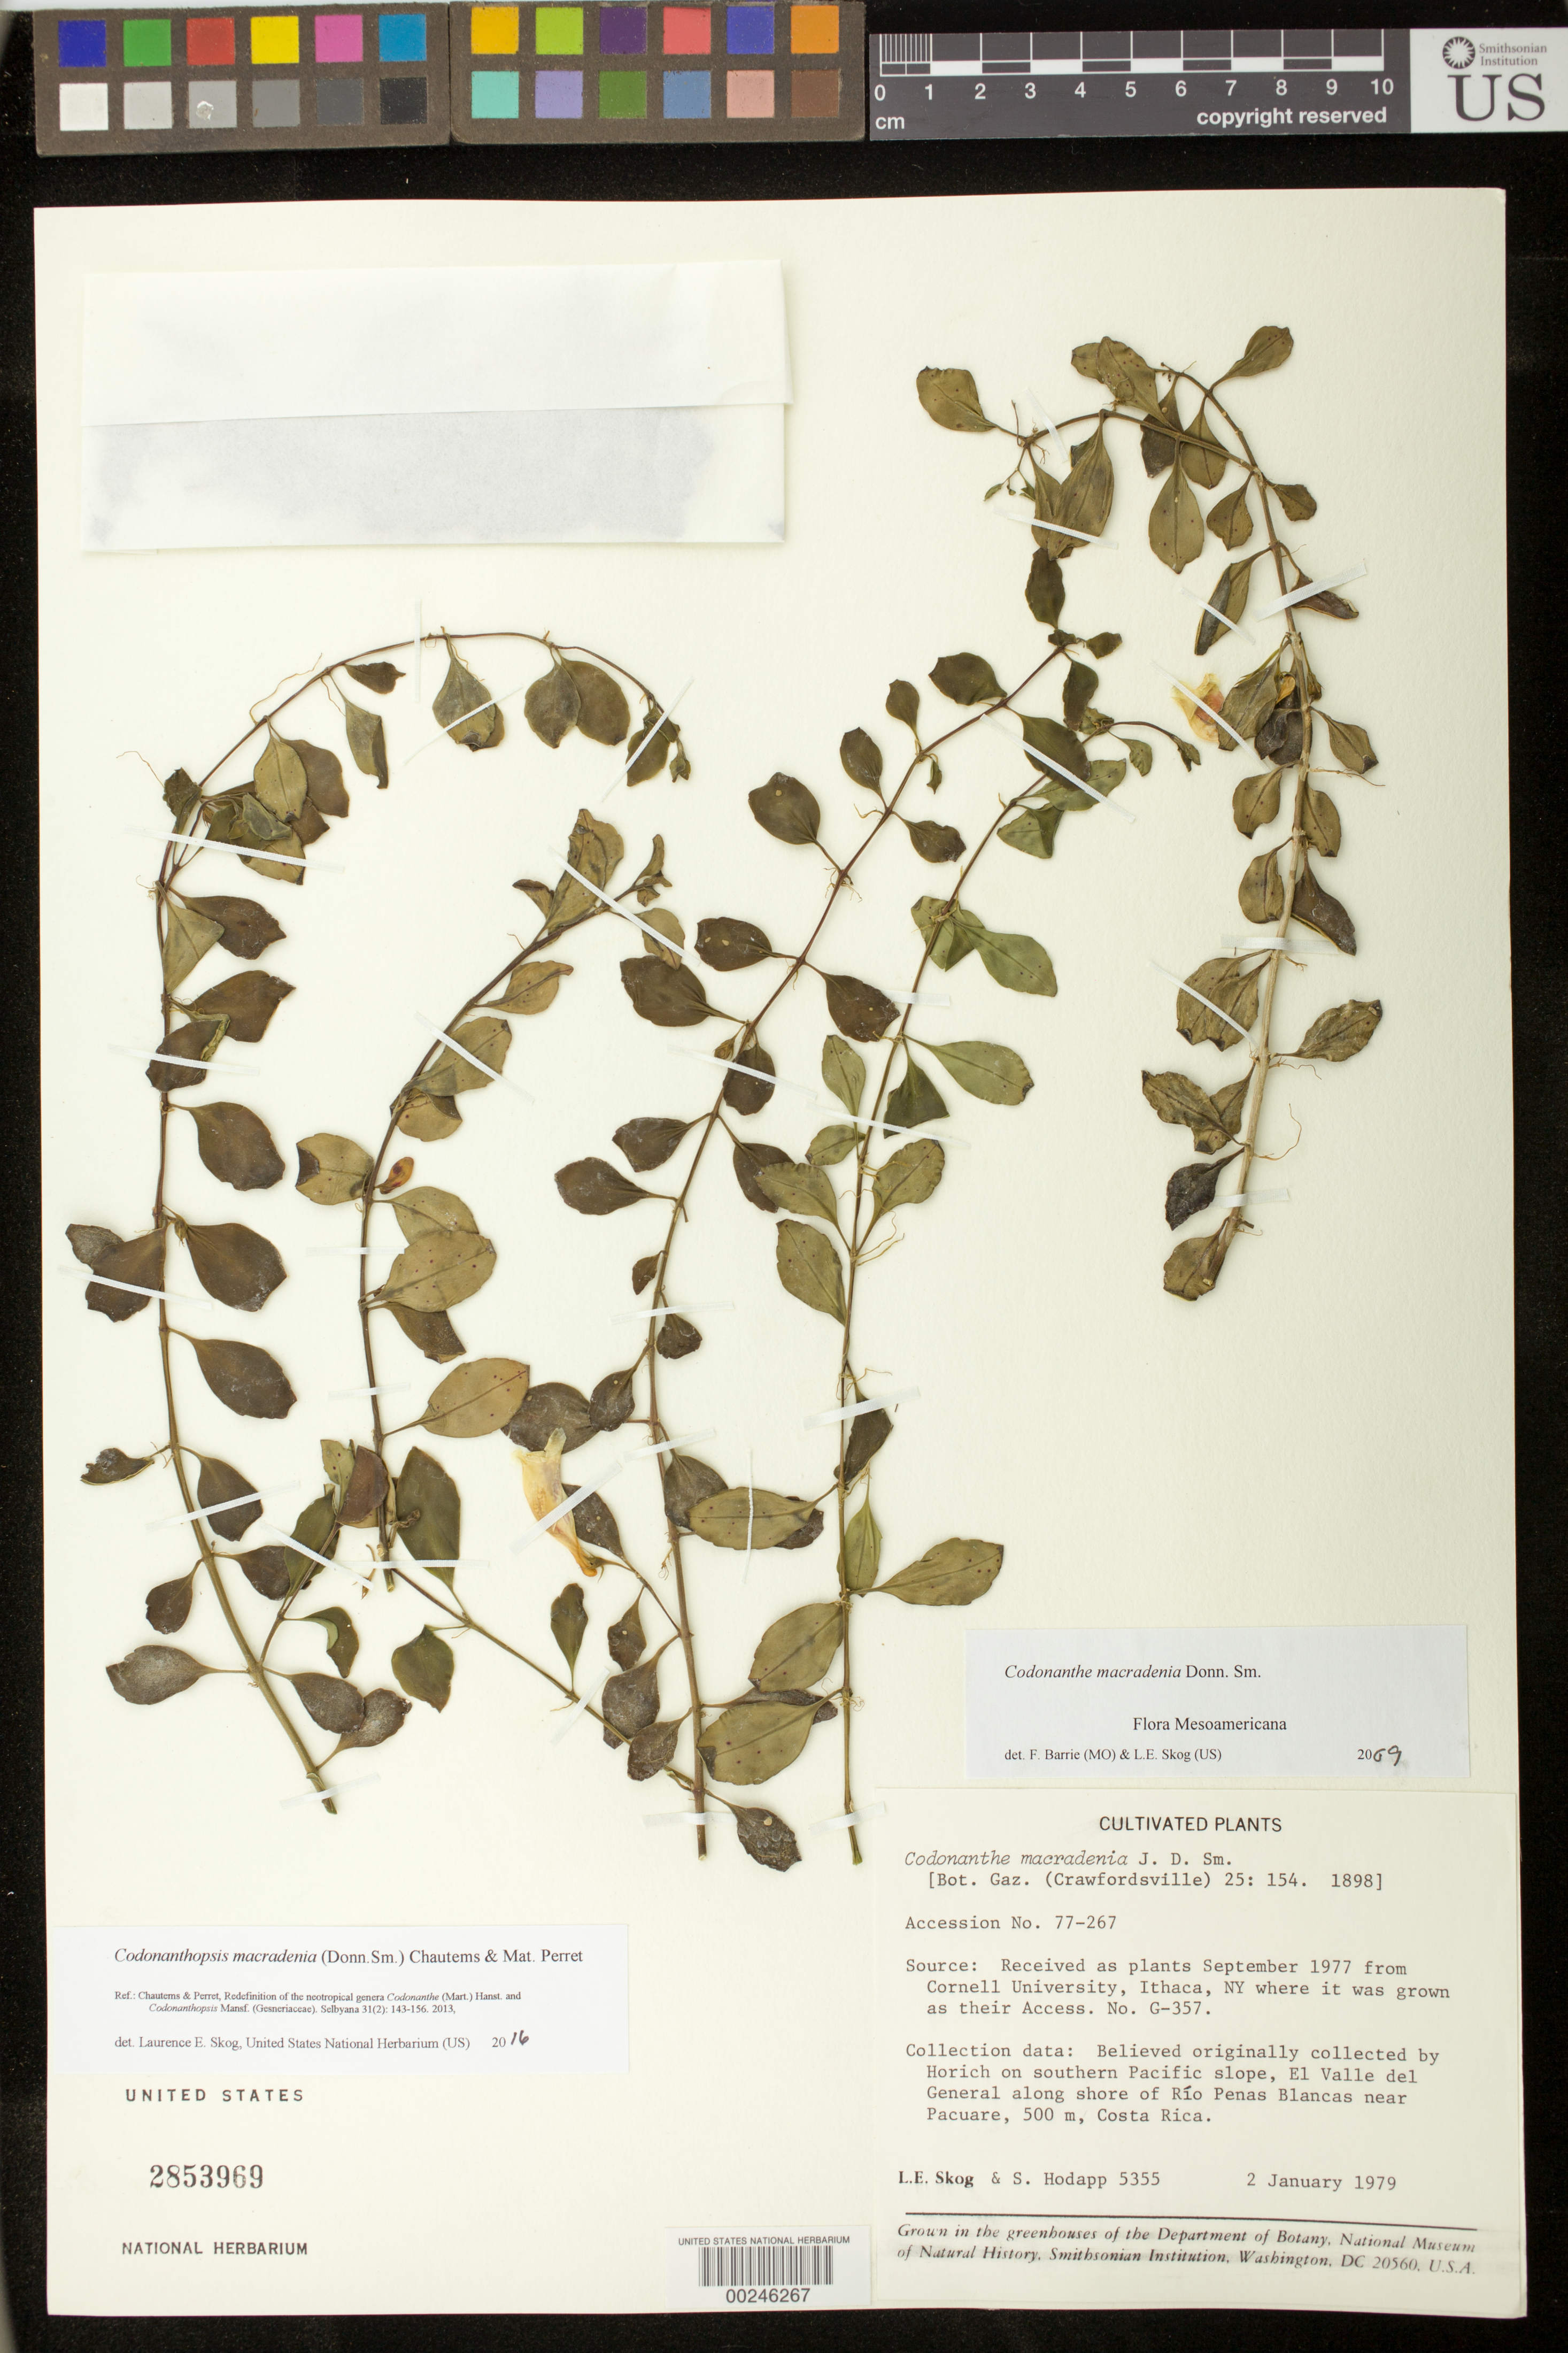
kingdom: Plantae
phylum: Tracheophyta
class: Magnoliopsida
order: Lamiales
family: Gesneriaceae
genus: Codonanthopsis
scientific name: Codonanthopsis macradenia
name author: (Donn. Sm.) Chautems & Mat.Perret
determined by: Skog, Laurence E.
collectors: L. E. Skog & S. Hodapp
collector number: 5355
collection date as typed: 02 Jan 1979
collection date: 1979-01-02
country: Costa Rica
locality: Costa Rica: On southern Pacific slope, El Valle del General along shore of Rio Penas Blancas near Pacuare, 500 m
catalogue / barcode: US 2853969